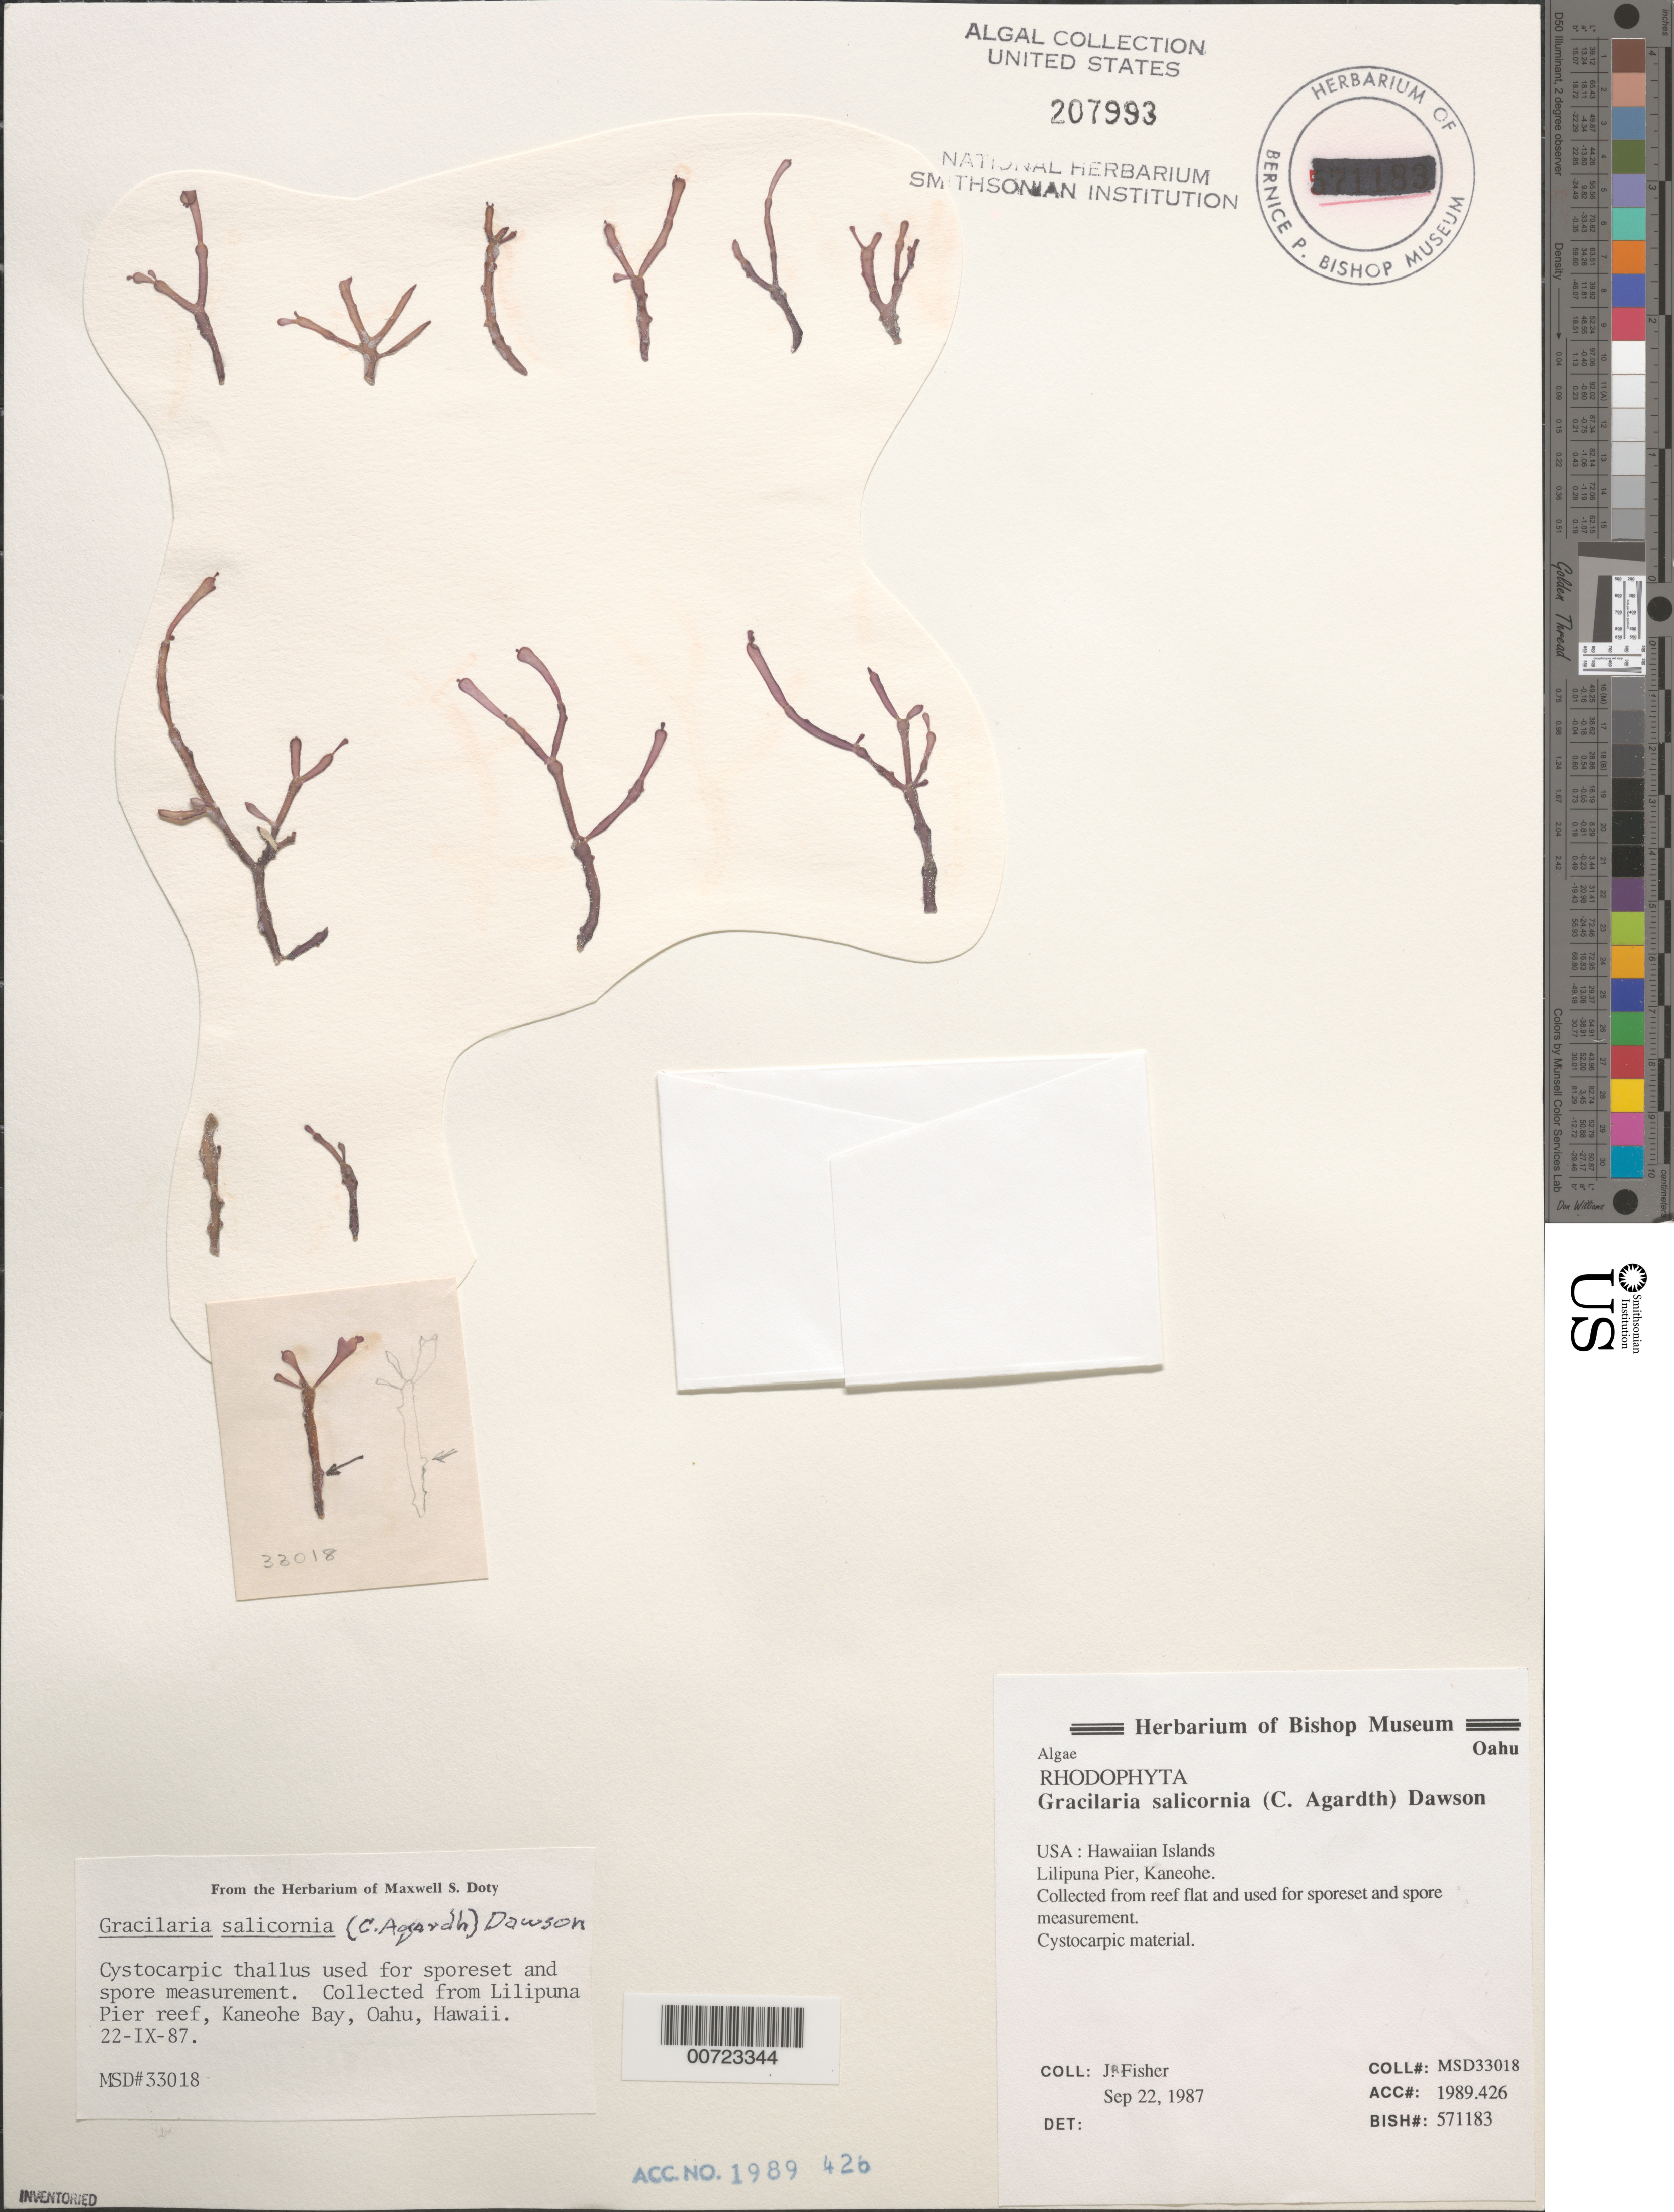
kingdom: Plantae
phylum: Rhodophyta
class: Florideophyceae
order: Gracilariales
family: Gracilariaceae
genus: Gracilaria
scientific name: Gracilaria salicornia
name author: (C. Agardh) E.Y. Dawson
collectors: J. Fisher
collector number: MSD 33018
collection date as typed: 22 Sep 1987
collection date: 1987-09-22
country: United States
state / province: Hawaii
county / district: Honolulu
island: Oahu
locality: Kaneohe, Lilipuna Pier reef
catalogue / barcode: US 207993